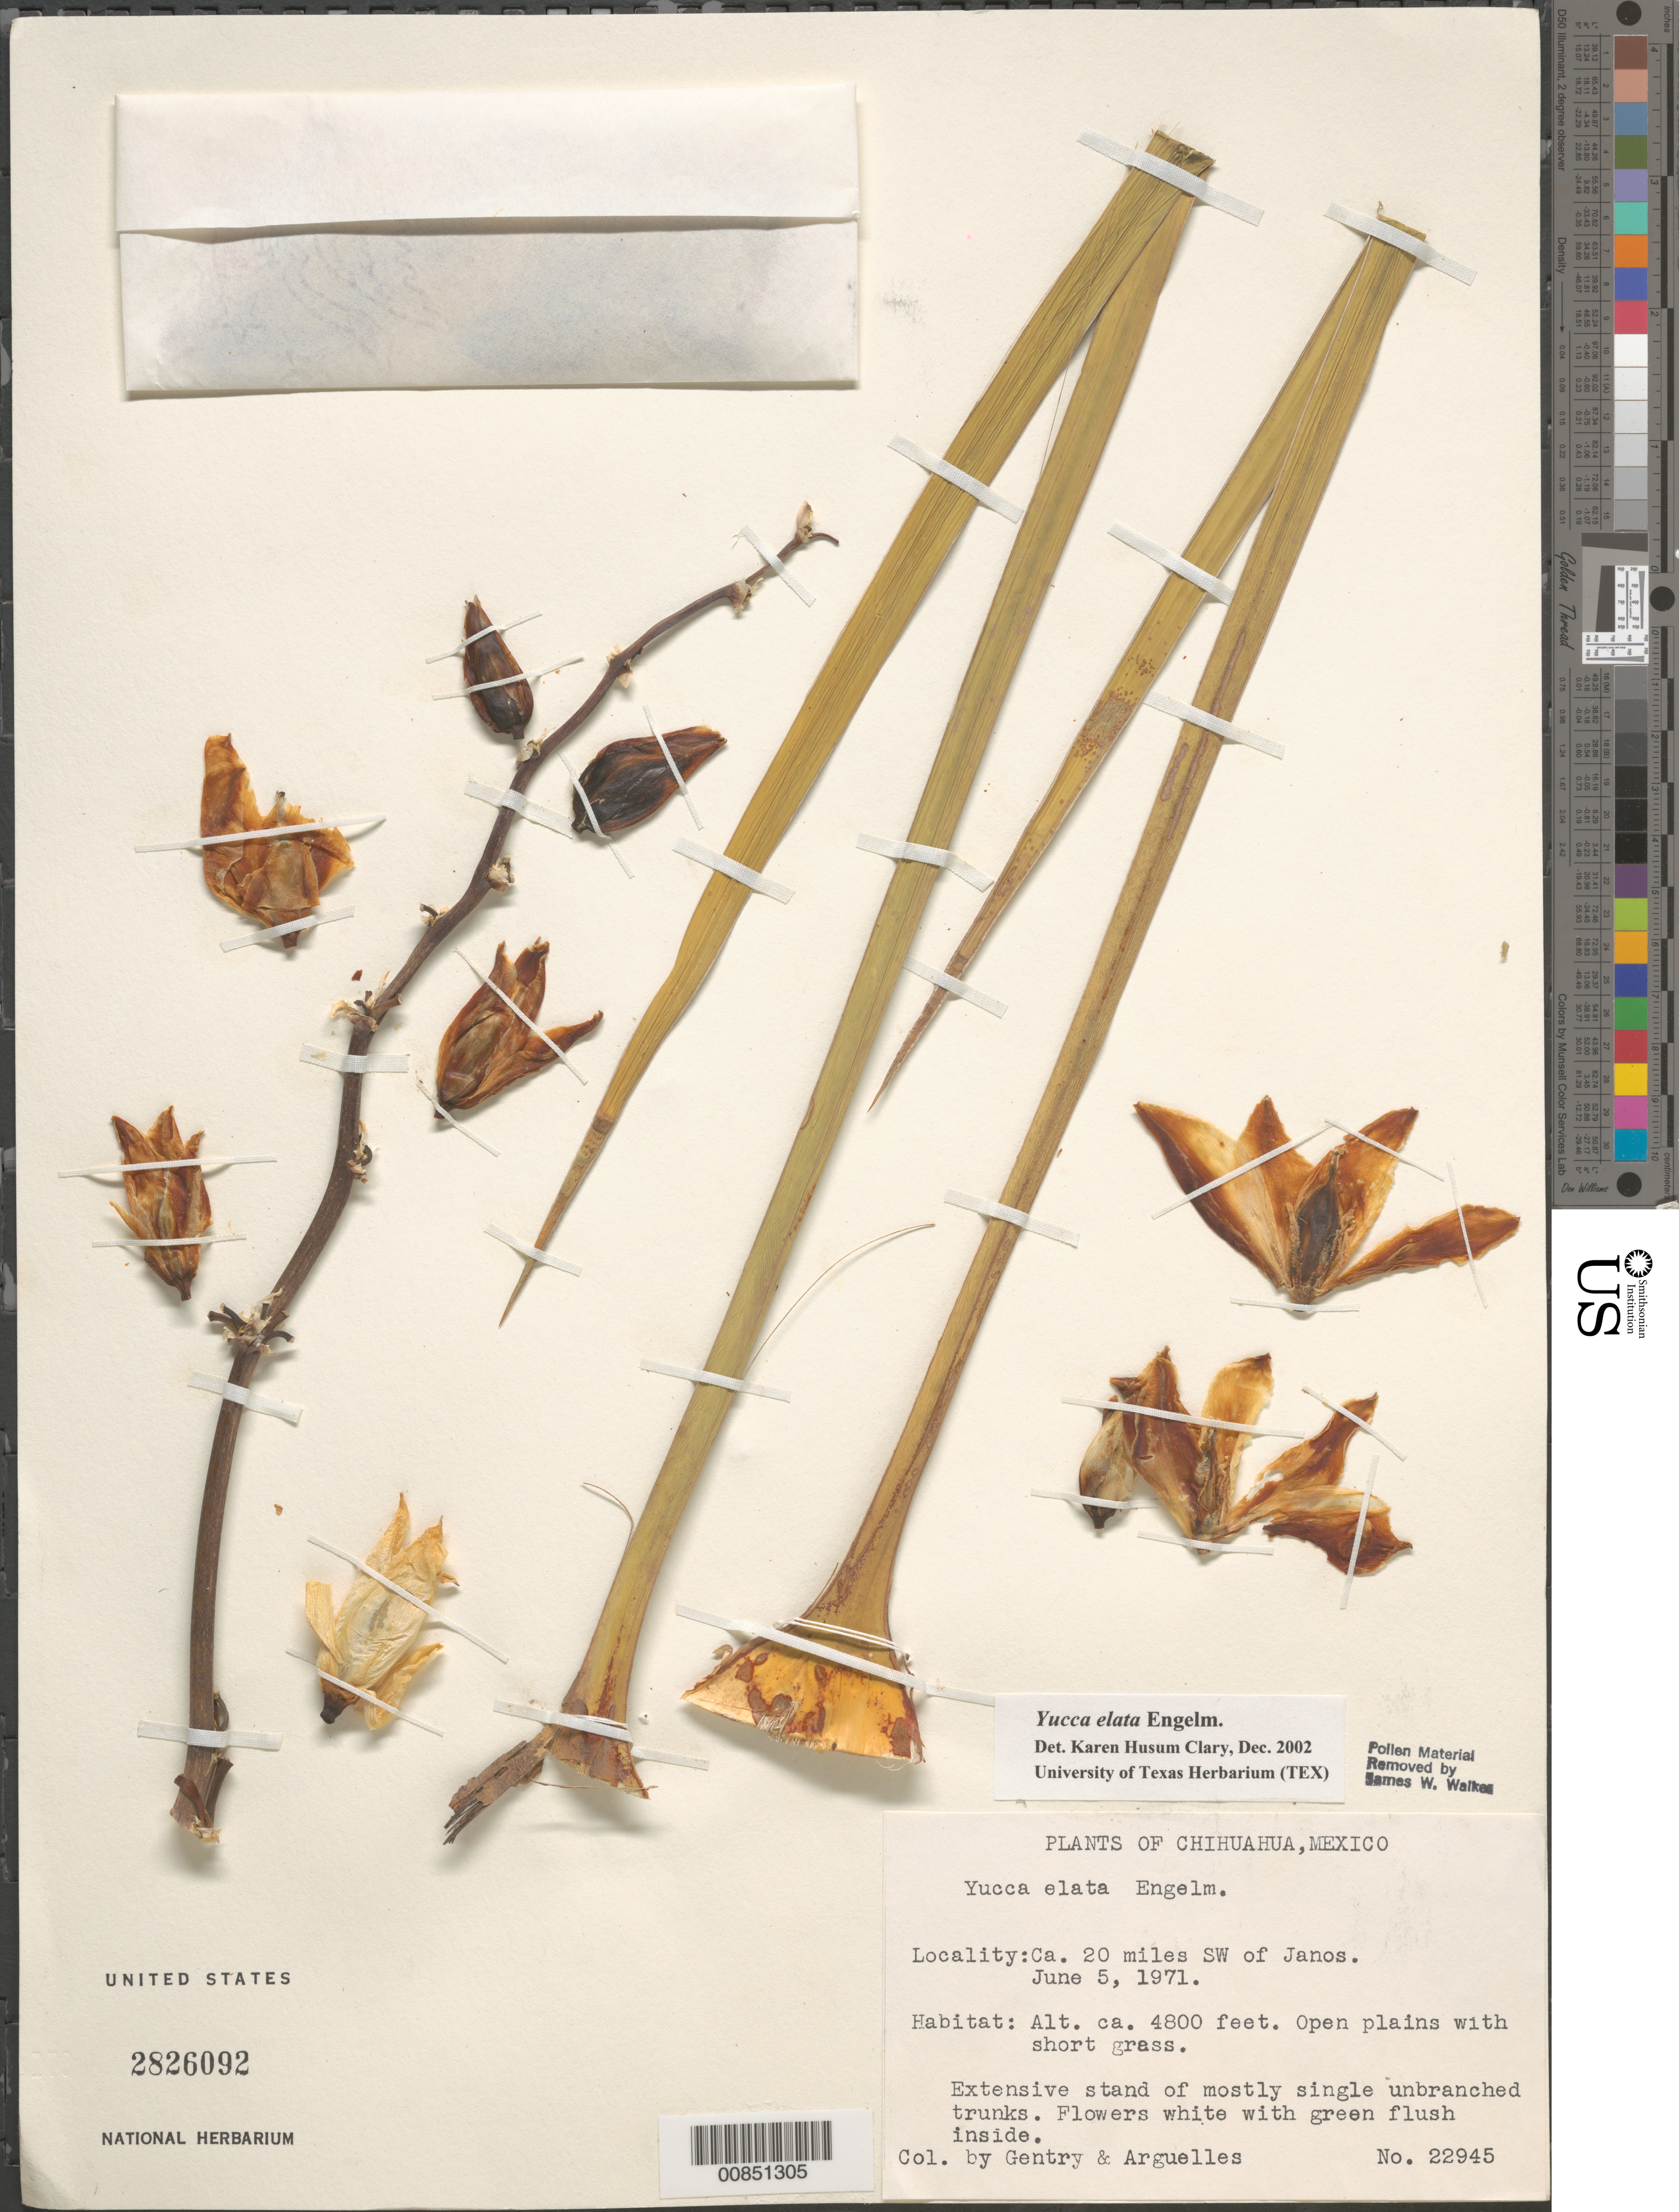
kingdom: Plantae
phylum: Tracheophyta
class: Liliopsida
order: Asparagales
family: Asparagaceae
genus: Yucca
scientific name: Yucca elata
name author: (Engelm.) Engelm.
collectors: Gentry, -- & Arguelles, --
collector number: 22945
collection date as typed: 05 Jun 1971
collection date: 1971-06-05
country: Mexico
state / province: Chihuahua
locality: Ca. 20 miles SW of Janos.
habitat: Open plains with short grass.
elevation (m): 1463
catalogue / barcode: US 2826092